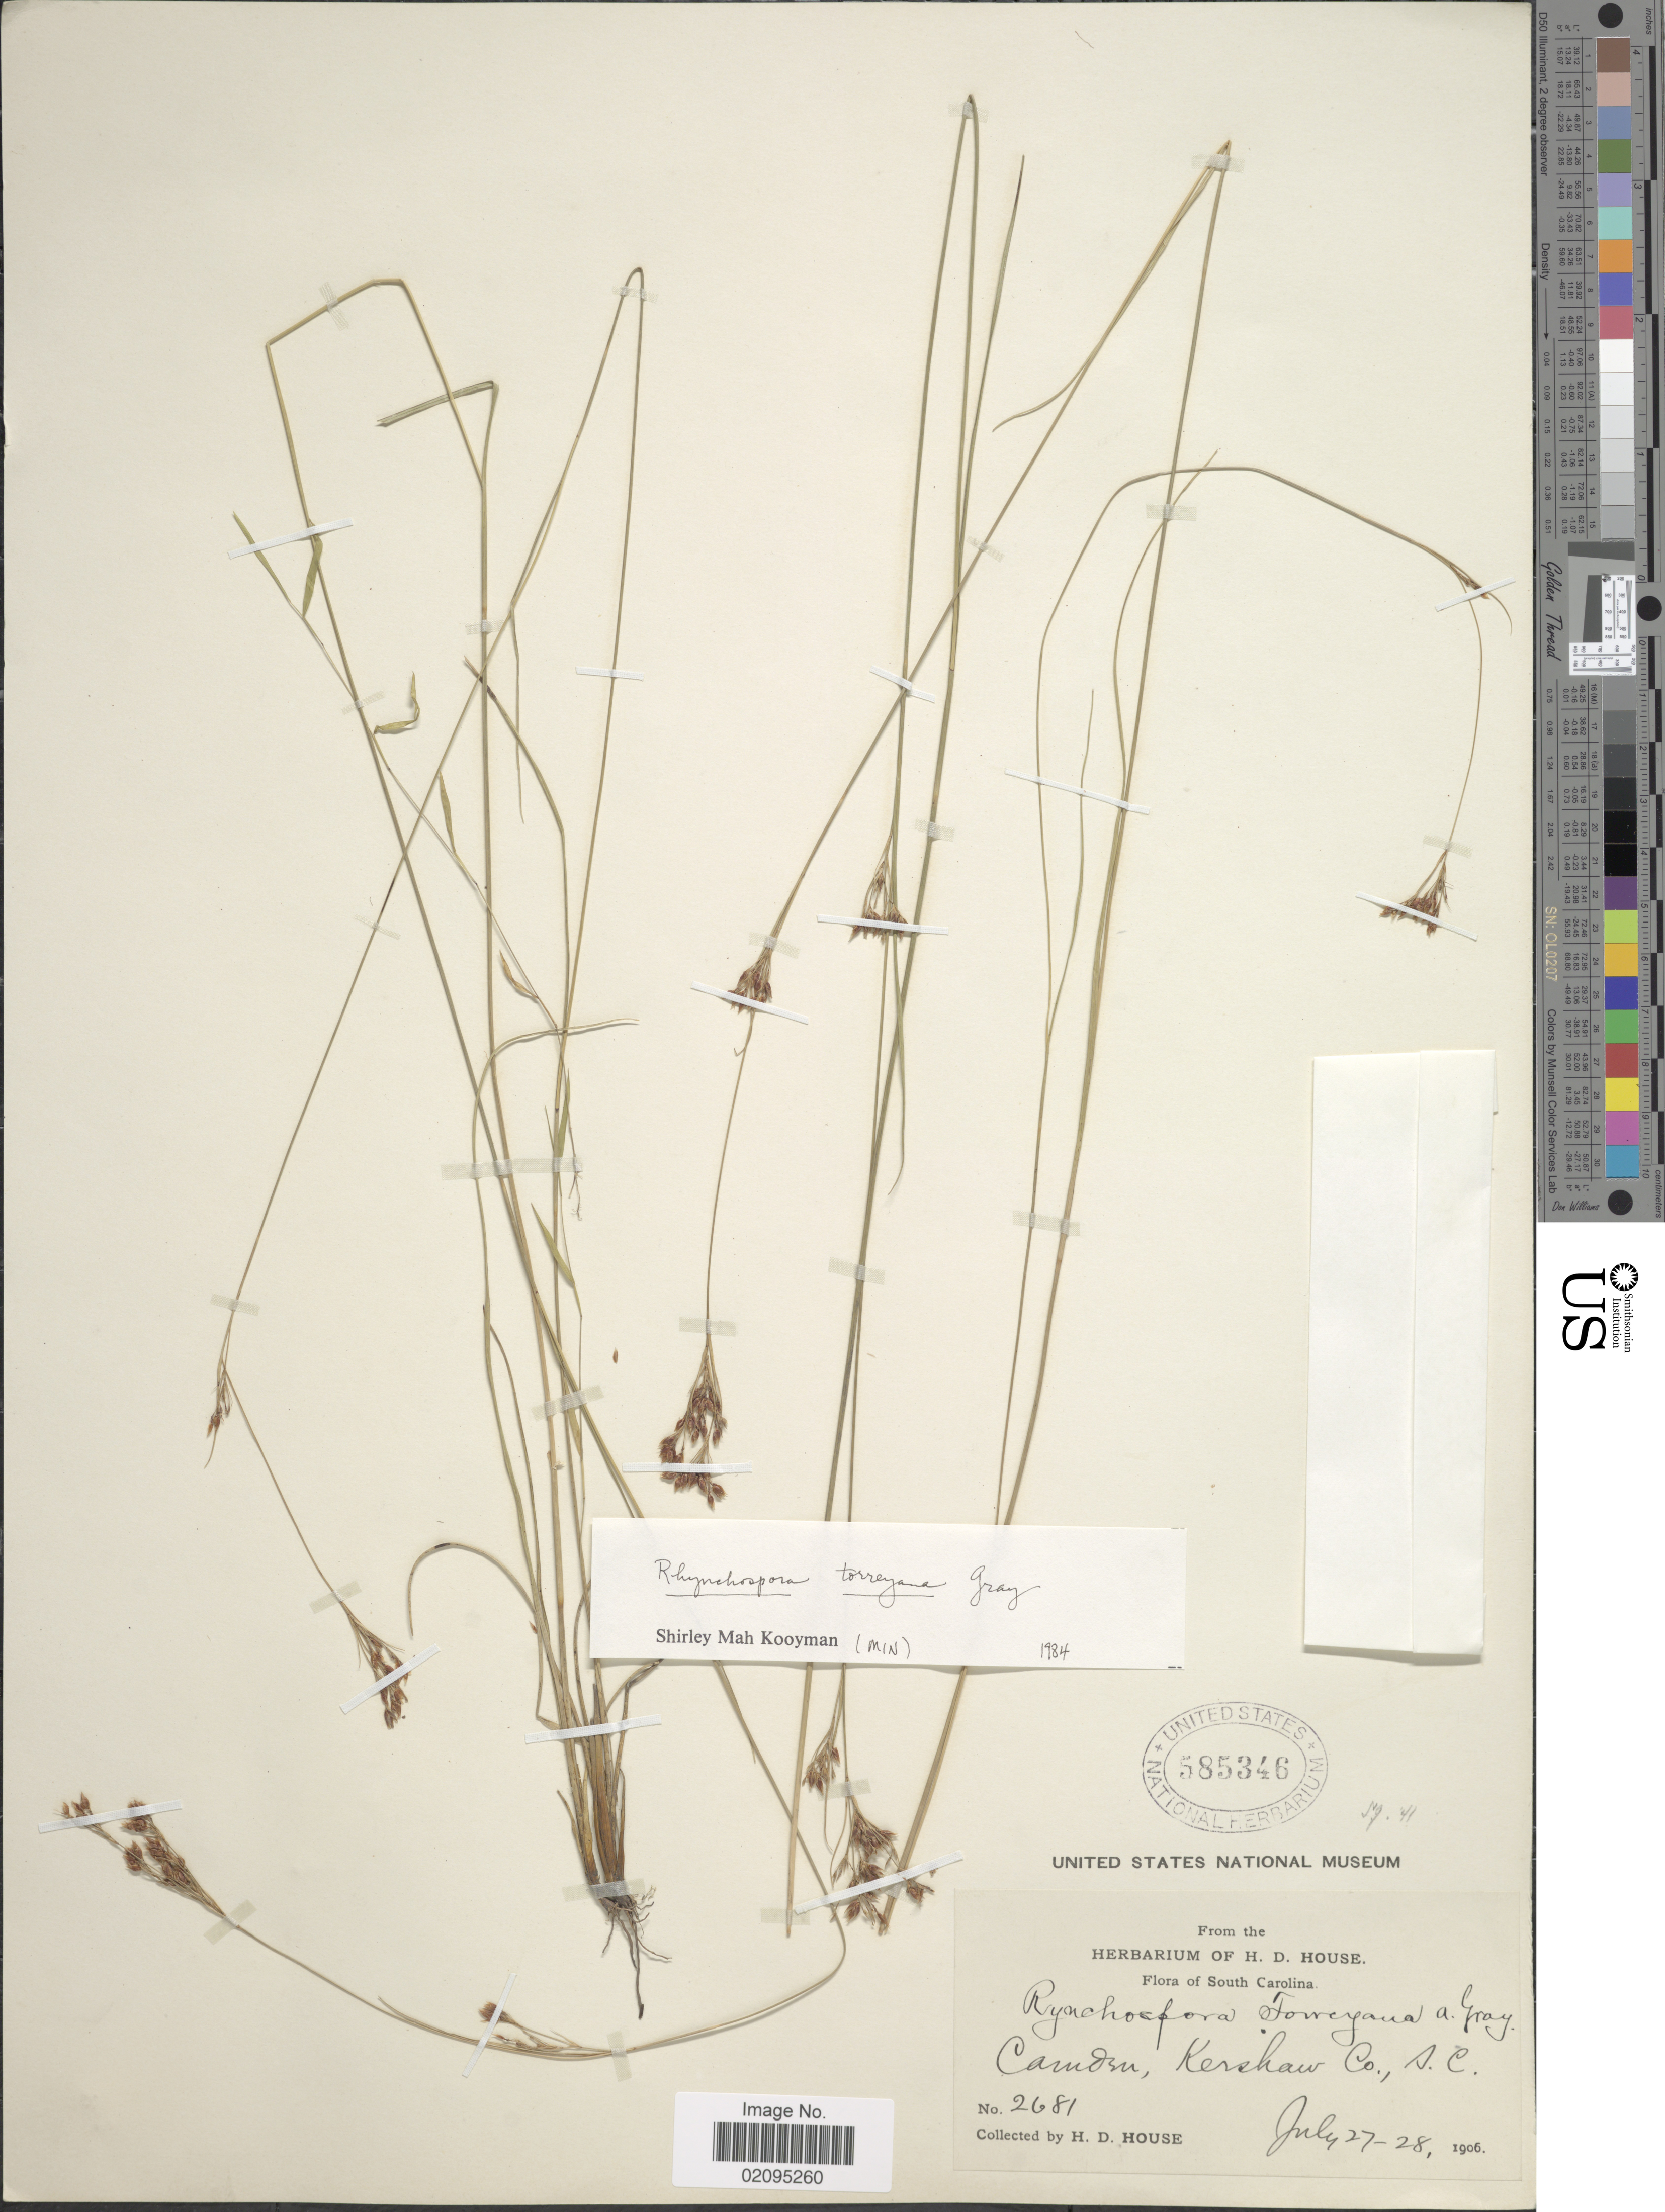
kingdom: Plantae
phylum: Tracheophyta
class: Liliopsida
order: Poales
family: Cyperaceae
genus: Rhynchospora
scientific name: Rhynchospora torreyana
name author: A. Gray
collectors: H. D. House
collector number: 2681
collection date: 1906-07-27/1906-07-28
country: United States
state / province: South Carolina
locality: Camden, Kershaw Co.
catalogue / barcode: US 585346